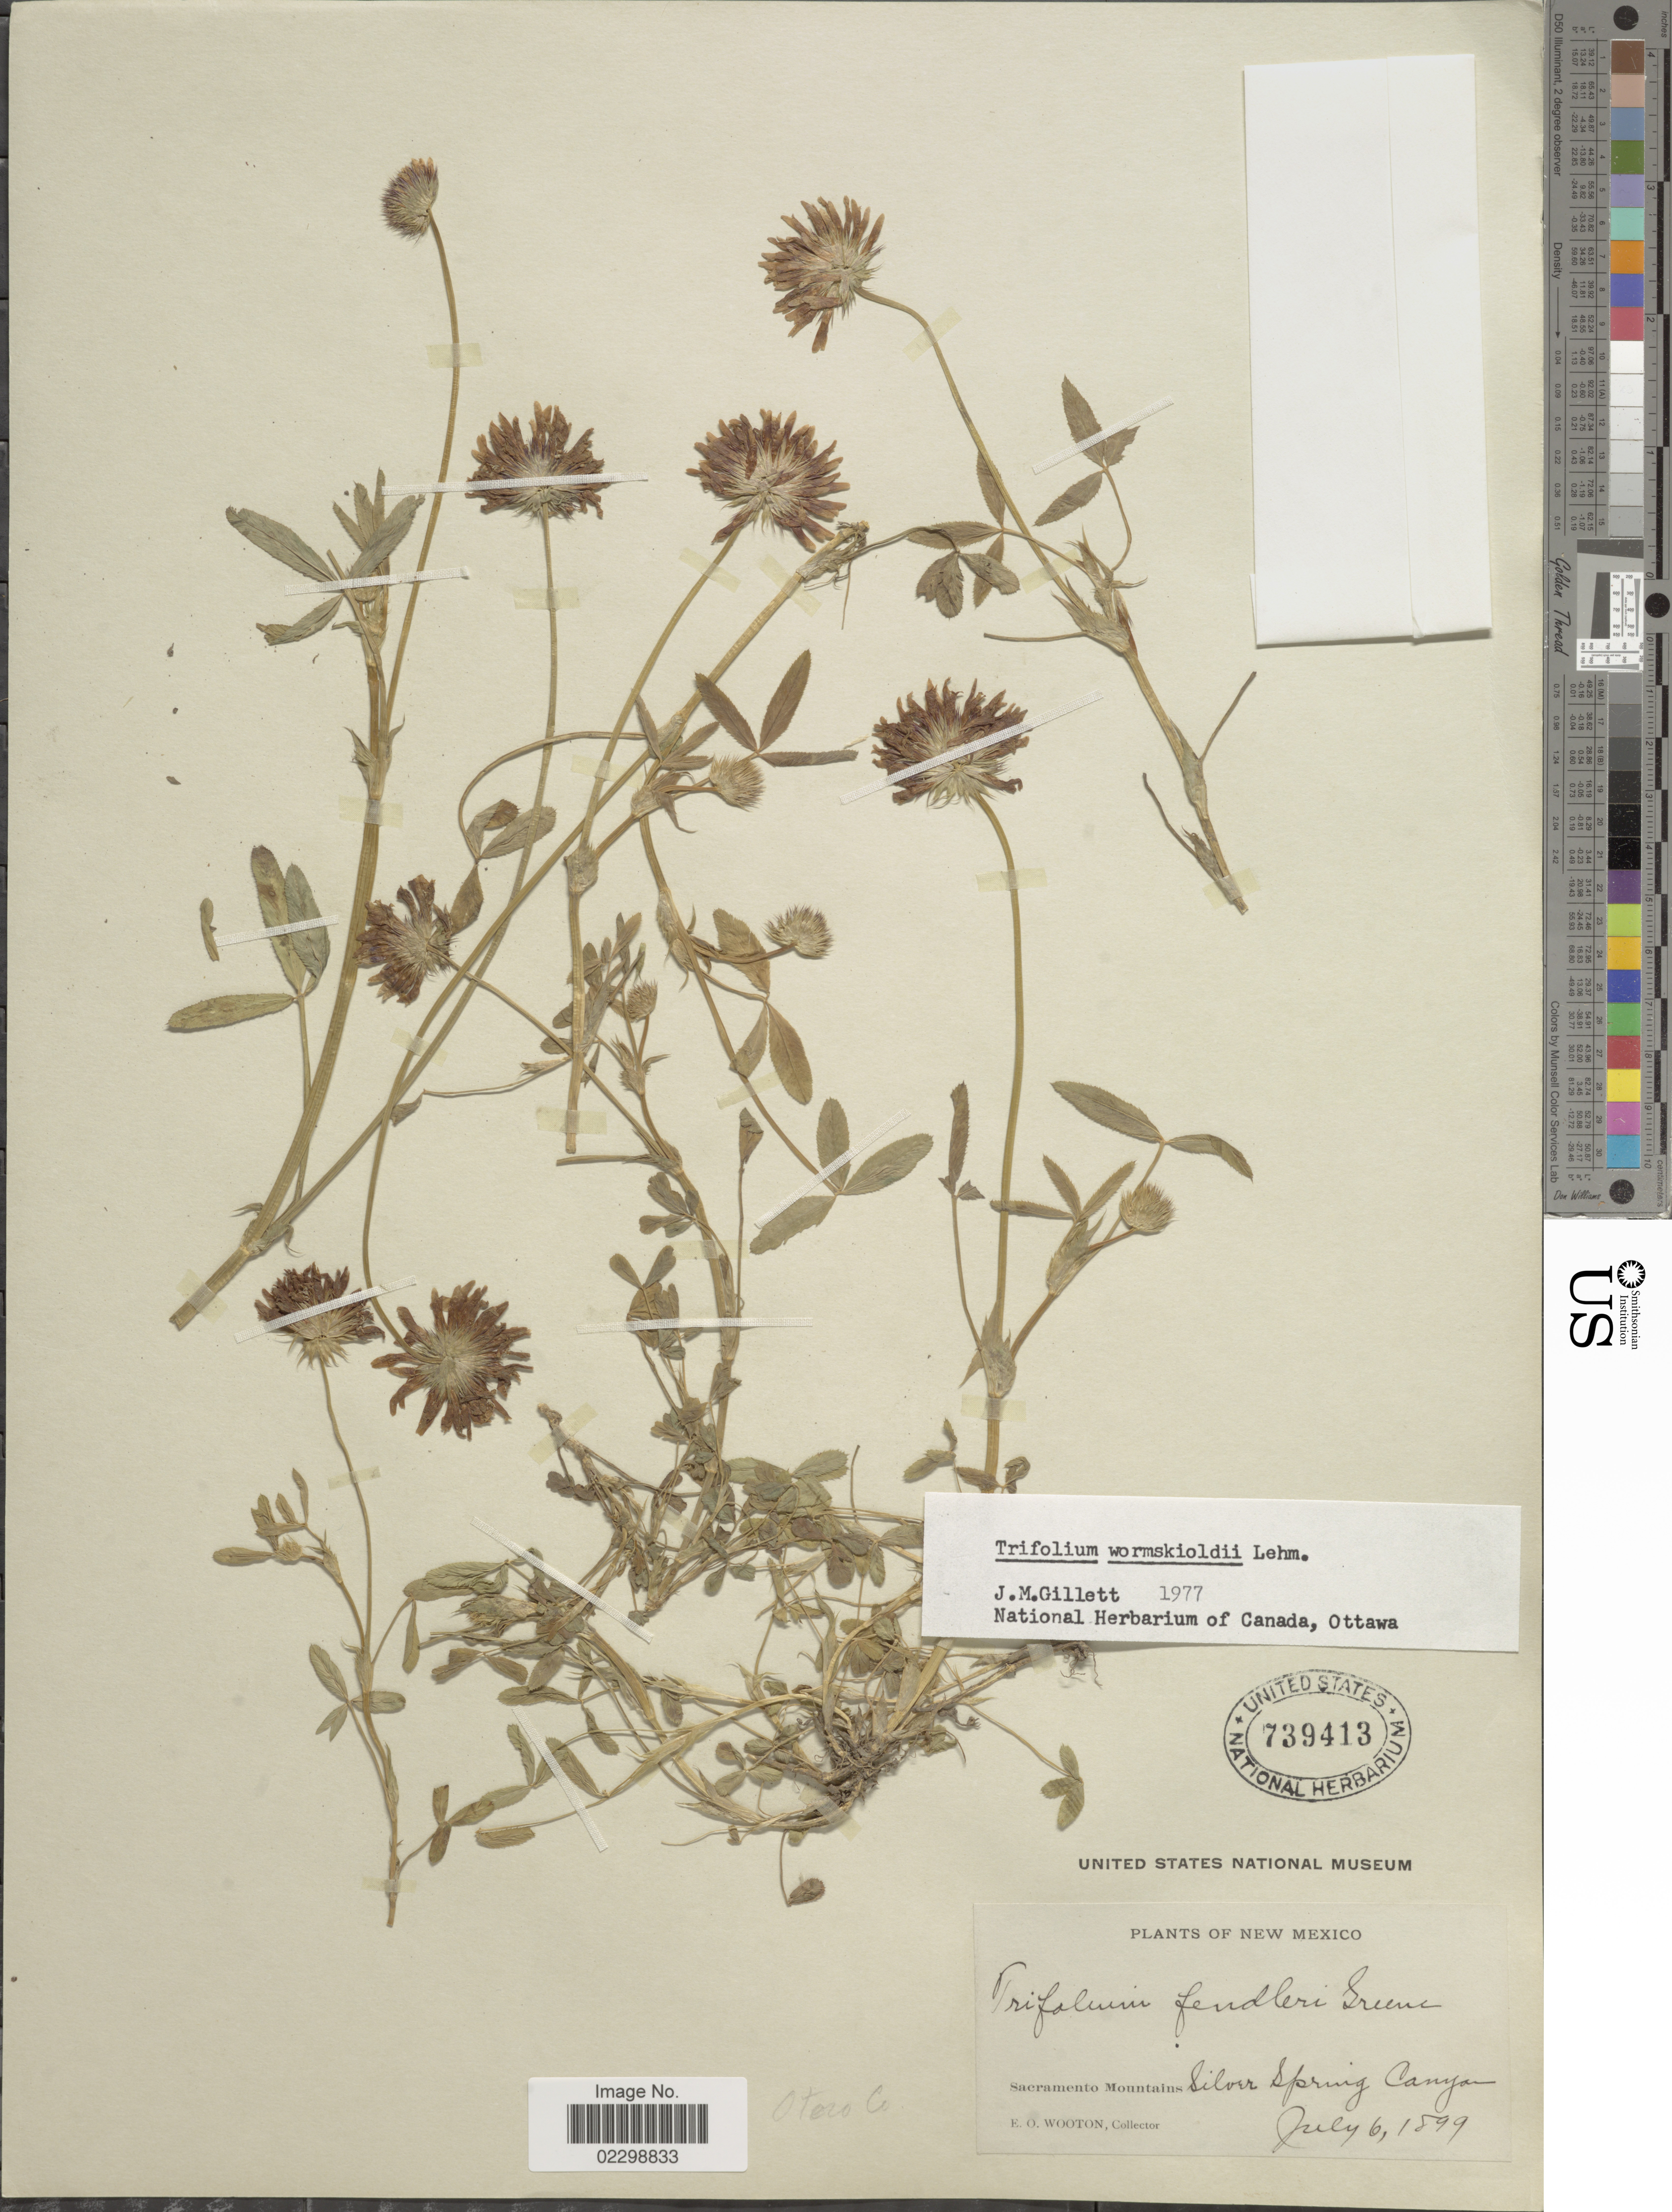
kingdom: Plantae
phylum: Tracheophyta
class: Magnoliopsida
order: Fabales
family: Fabaceae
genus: Trifolium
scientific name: Trifolium wormskioldii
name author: Lehm.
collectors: E. O. Wooton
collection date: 1899-07-06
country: United States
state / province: New Mexico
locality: Sacramento Mountains, Silver Springs Canyon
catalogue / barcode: US 739413